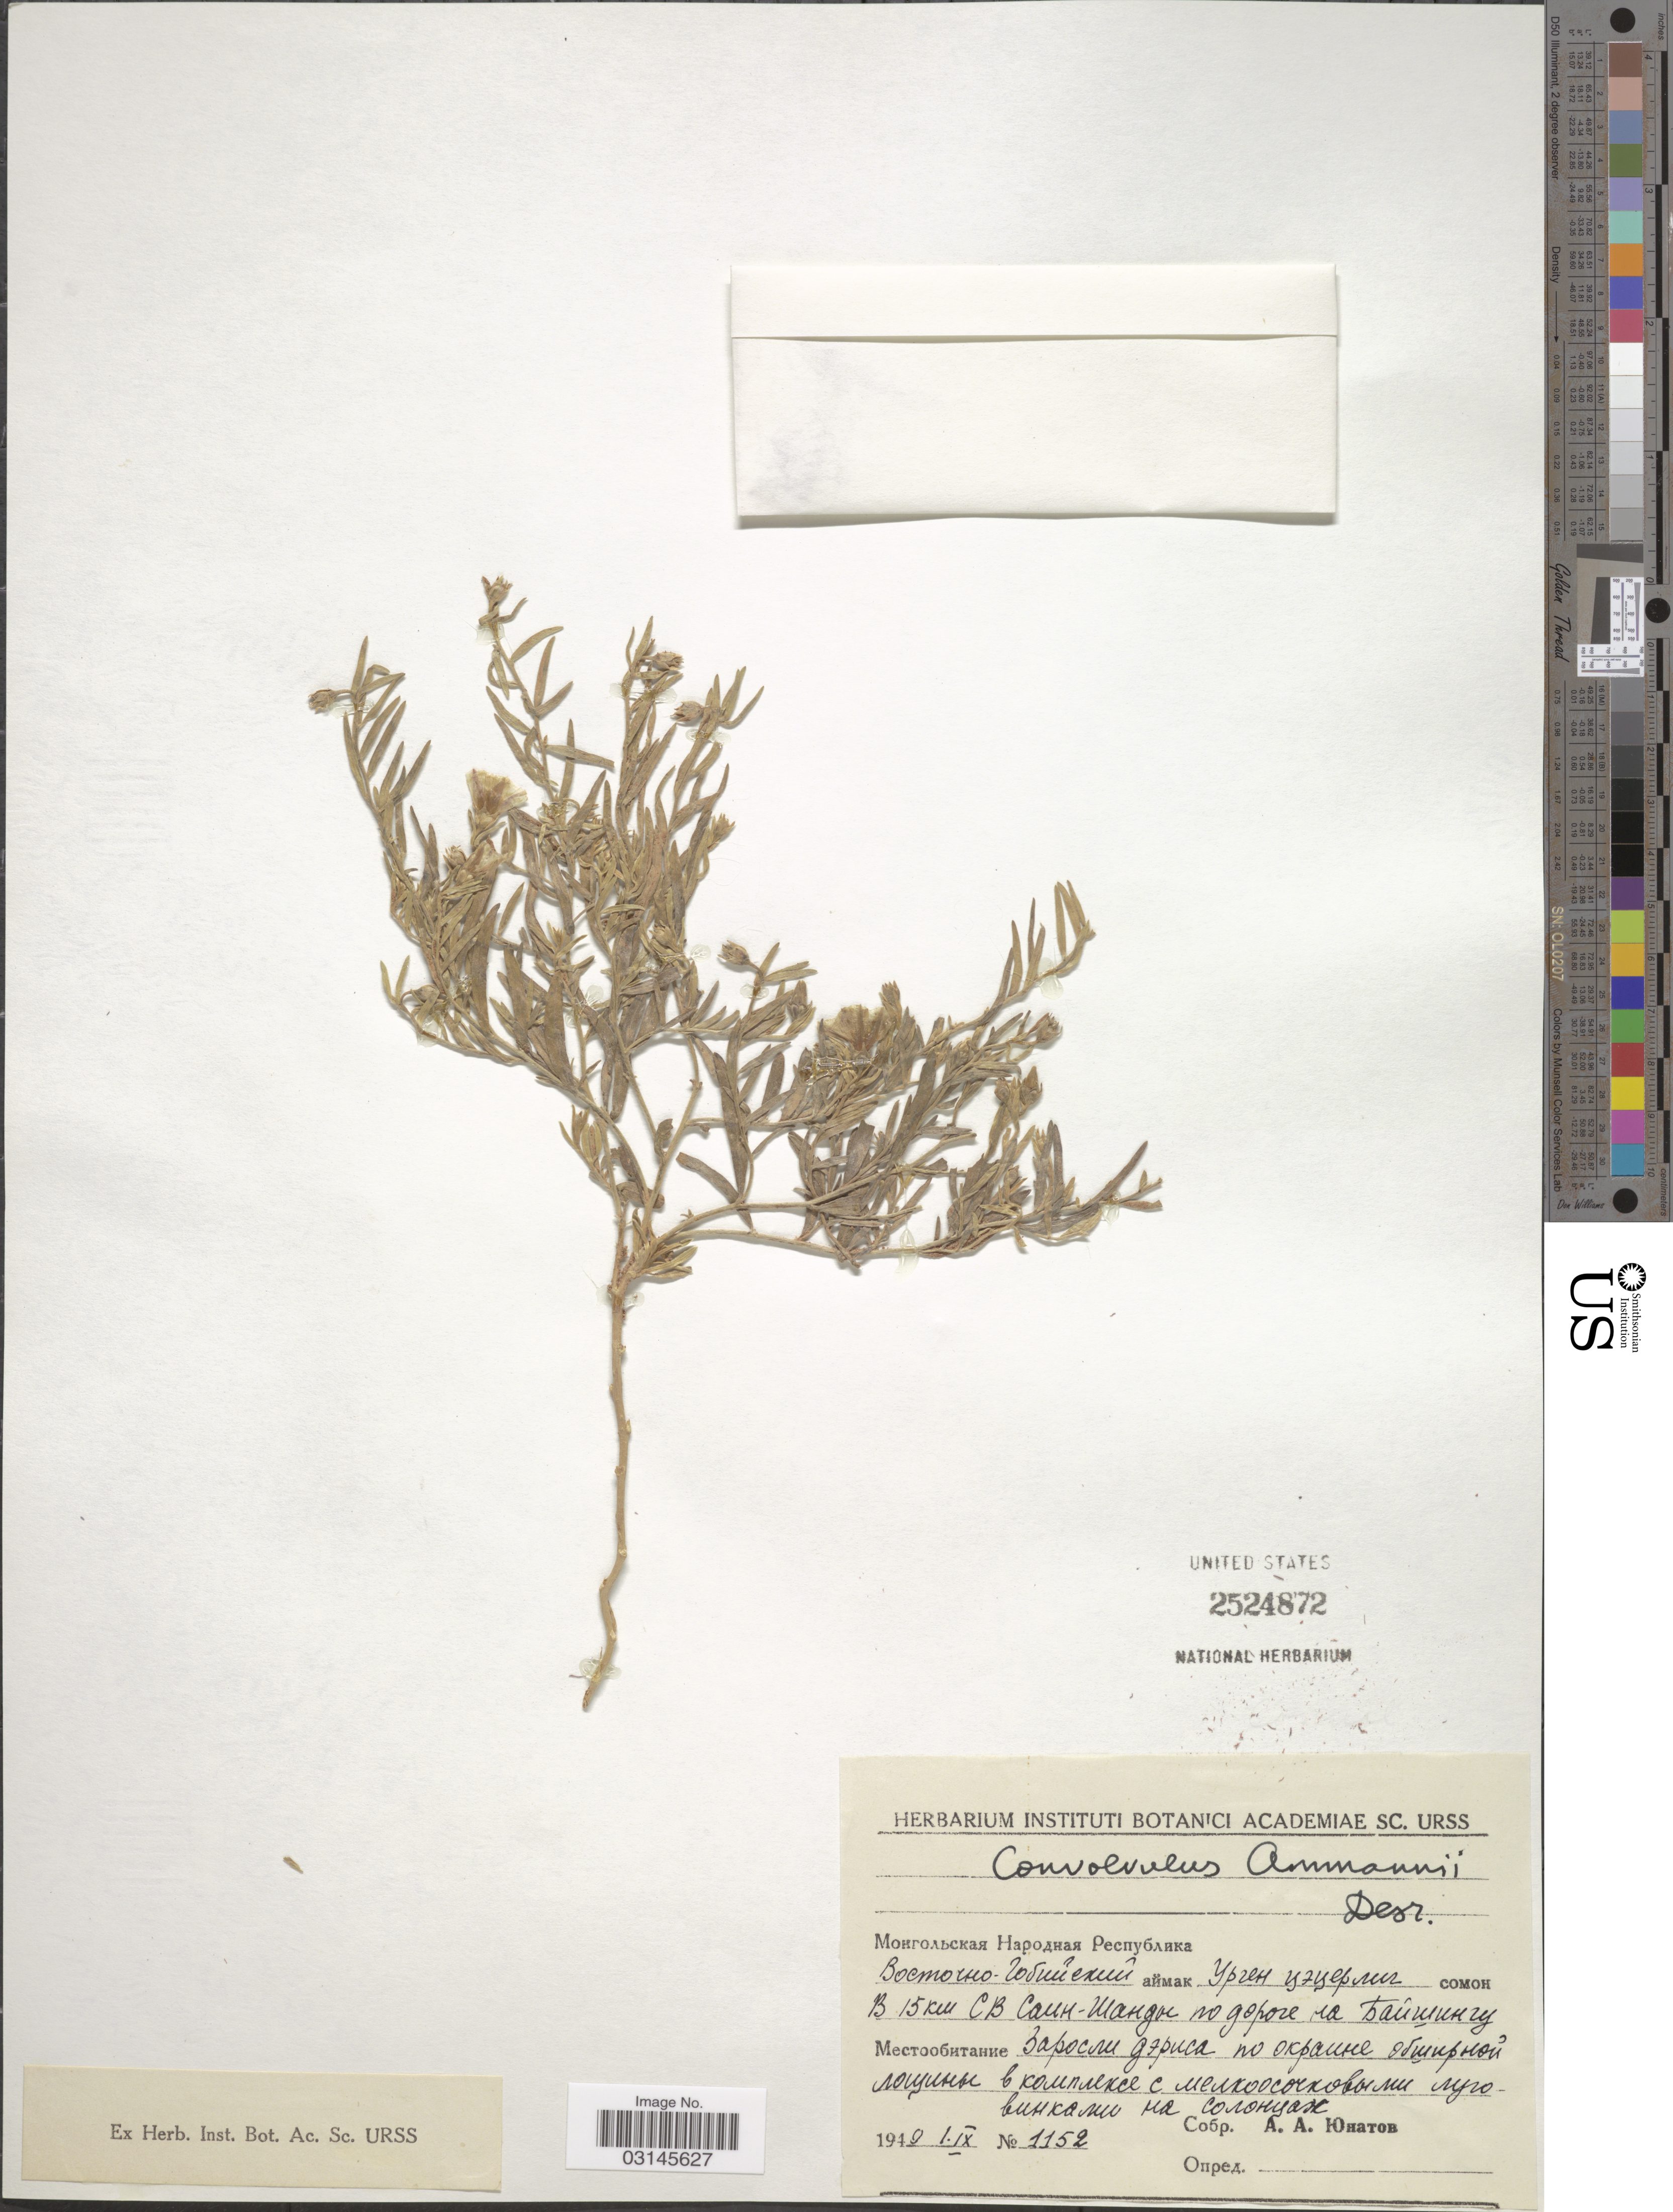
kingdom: Plantae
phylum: Tracheophyta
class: Magnoliopsida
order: Solanales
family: Convolvulaceae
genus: Convolvulus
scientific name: Convolvulus ammanii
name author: Desr.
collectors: A. Unatov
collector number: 1152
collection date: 1940-09-01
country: Mongolia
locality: East Gobi Aymag, Urgen.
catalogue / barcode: US 2524872